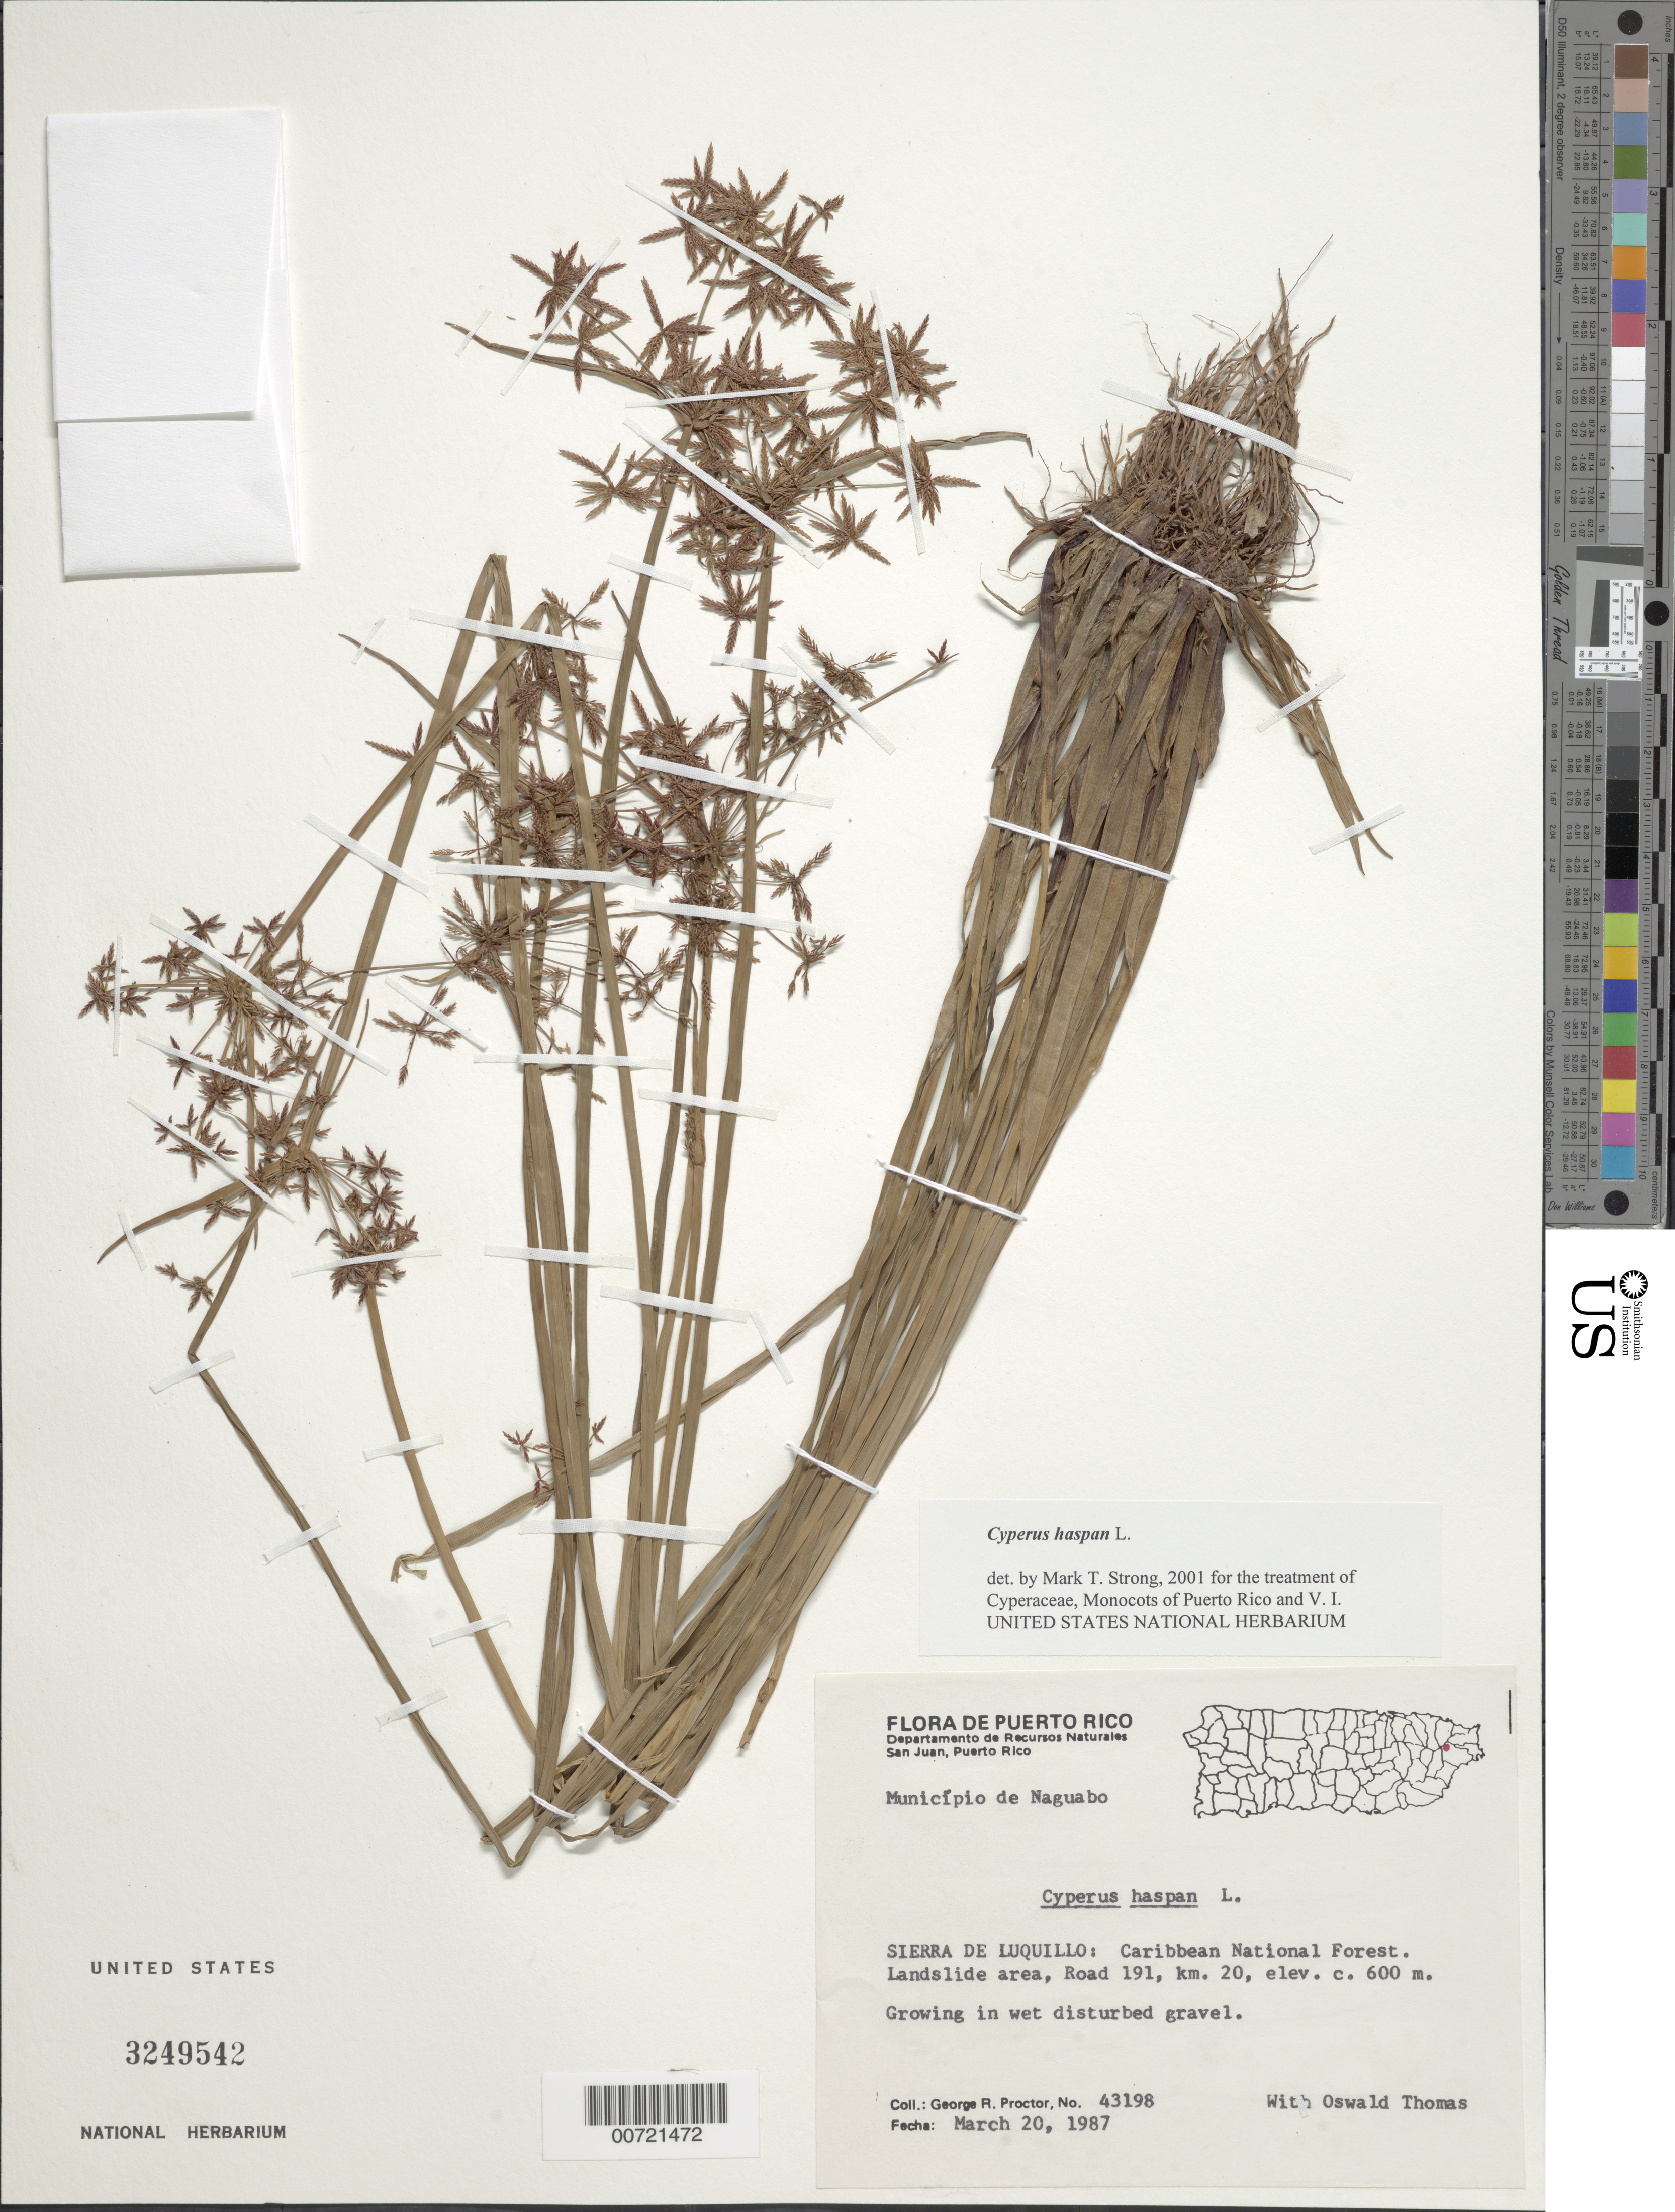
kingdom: Plantae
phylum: Tracheophyta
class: Liliopsida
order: Poales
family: Cyperaceae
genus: Cyperus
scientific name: Cyperus haspan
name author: L.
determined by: Strong, M. T., (US), Smithsonian Institution - National Museum of Natural History (UNITED STATES)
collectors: G. R. Proctor & O. Thomas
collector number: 43198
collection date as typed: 20 Mar 1987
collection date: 1987-03-20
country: Puerto Rico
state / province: Naguabo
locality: Naguabo: Sierra de Luquillo, Caribbean National Forest, landslide area, Rd. 191, km 20.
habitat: In wet disturbed gravel.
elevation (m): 600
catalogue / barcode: US 3249542